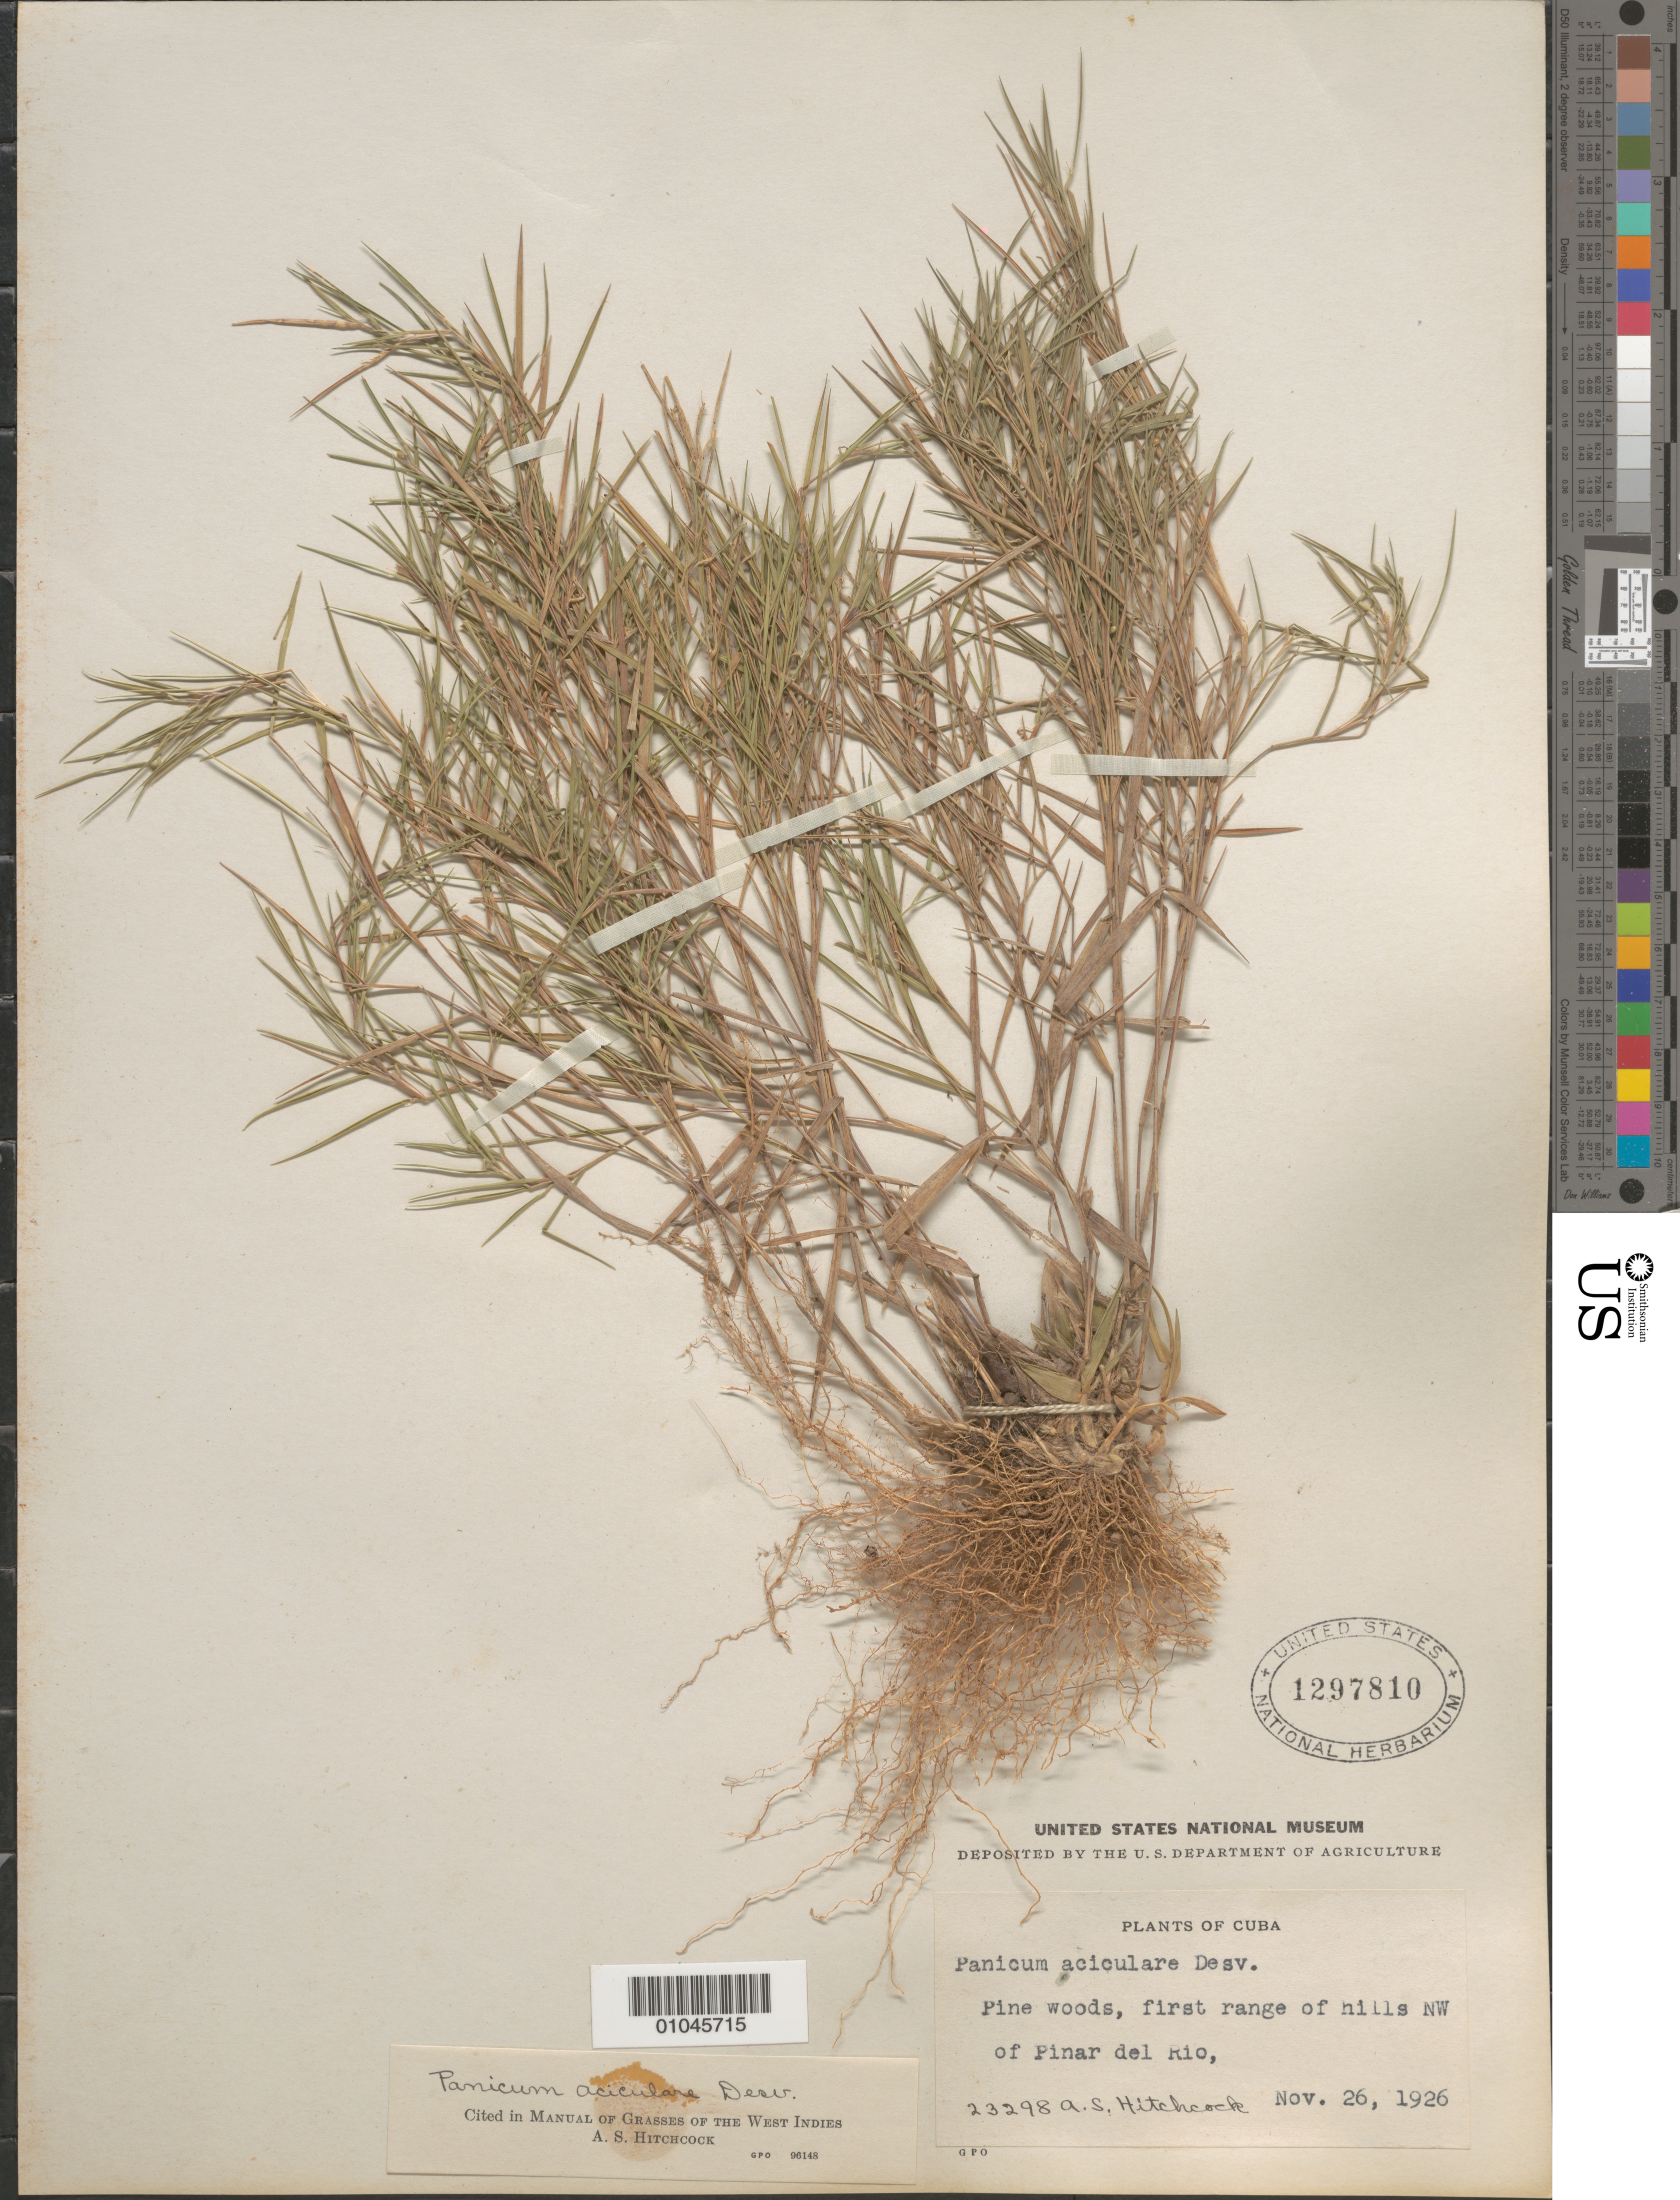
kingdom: Plantae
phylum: Tracheophyta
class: Liliopsida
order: Poales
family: Poaceae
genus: Panicum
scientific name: Panicum aciculare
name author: Desv. ex Poir.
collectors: A. S. Hitchcock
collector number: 23298a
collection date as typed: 26 Nov 1926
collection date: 1926-11-26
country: Cuba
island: Cuba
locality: Pine woods, first range of hills NW of Pinar del Rio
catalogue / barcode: US 1297810